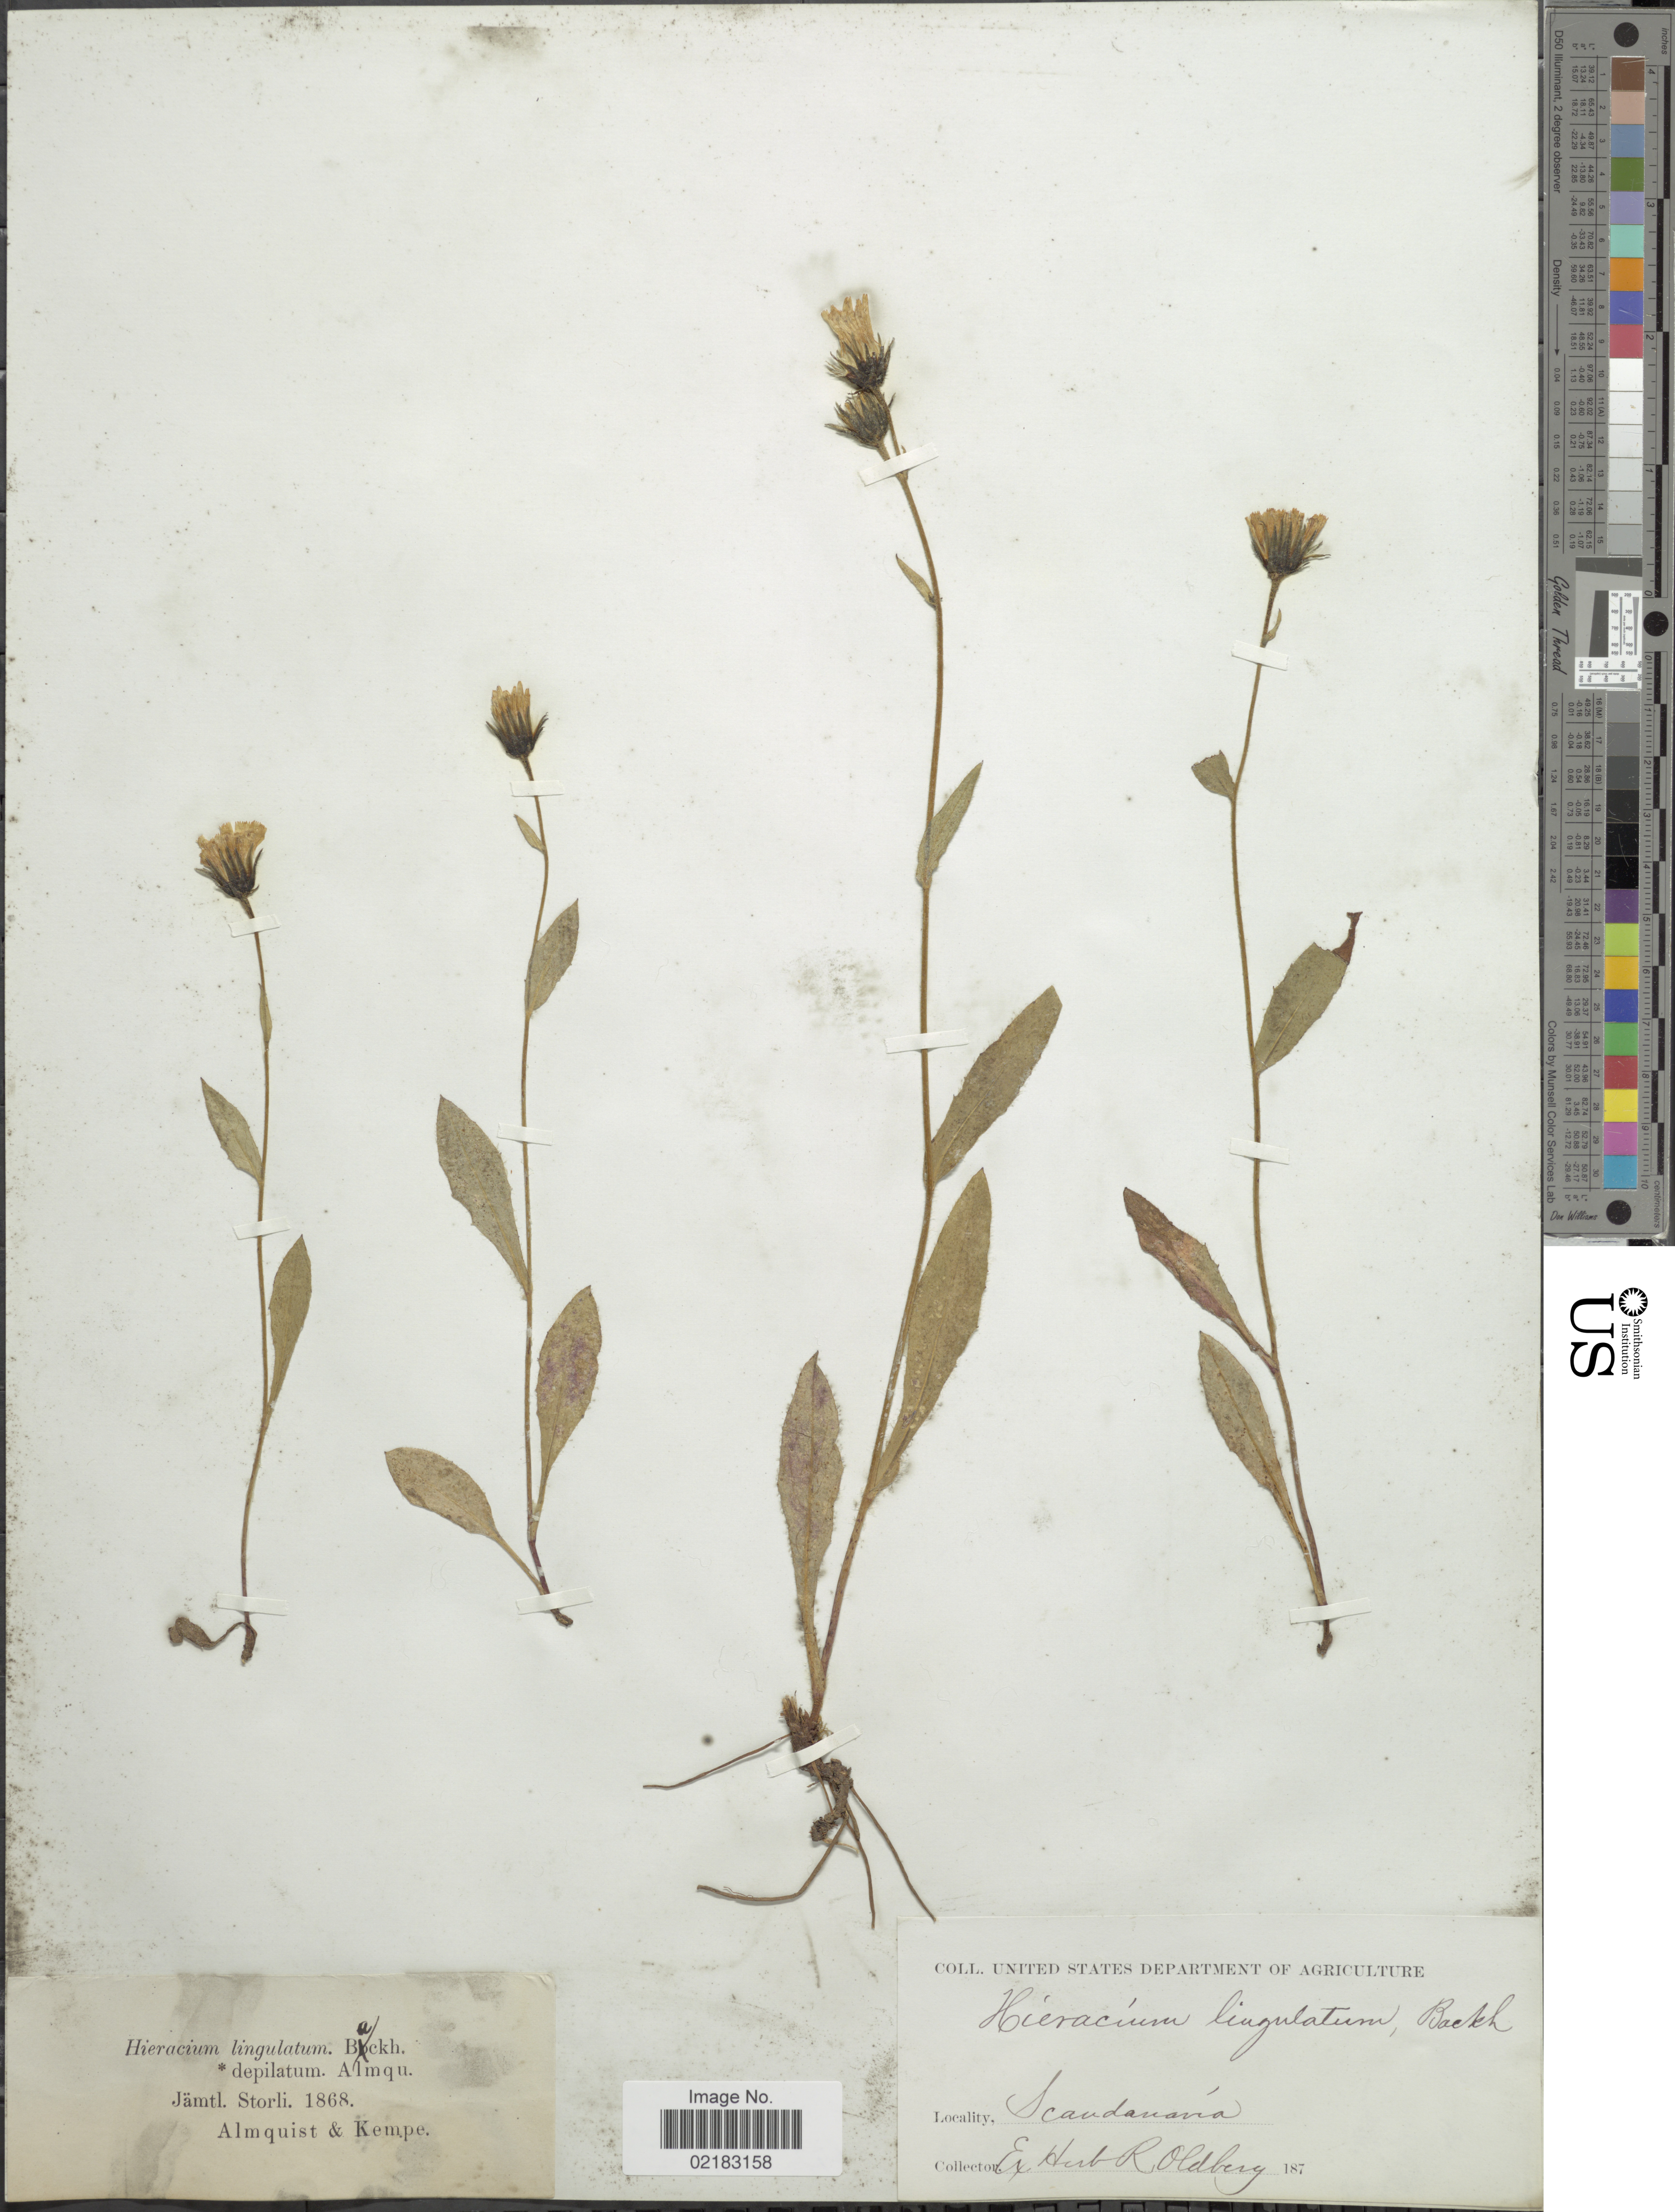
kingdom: Plantae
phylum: Tracheophyta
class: Magnoliopsida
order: Asterales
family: Asteraceae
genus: Hieracium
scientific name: Hieracium lingulatum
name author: Hook. & Arn.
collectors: Almquist & Kempe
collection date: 1868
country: Sweden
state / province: Jämtland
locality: Jamtl. Storli, Scandinavia